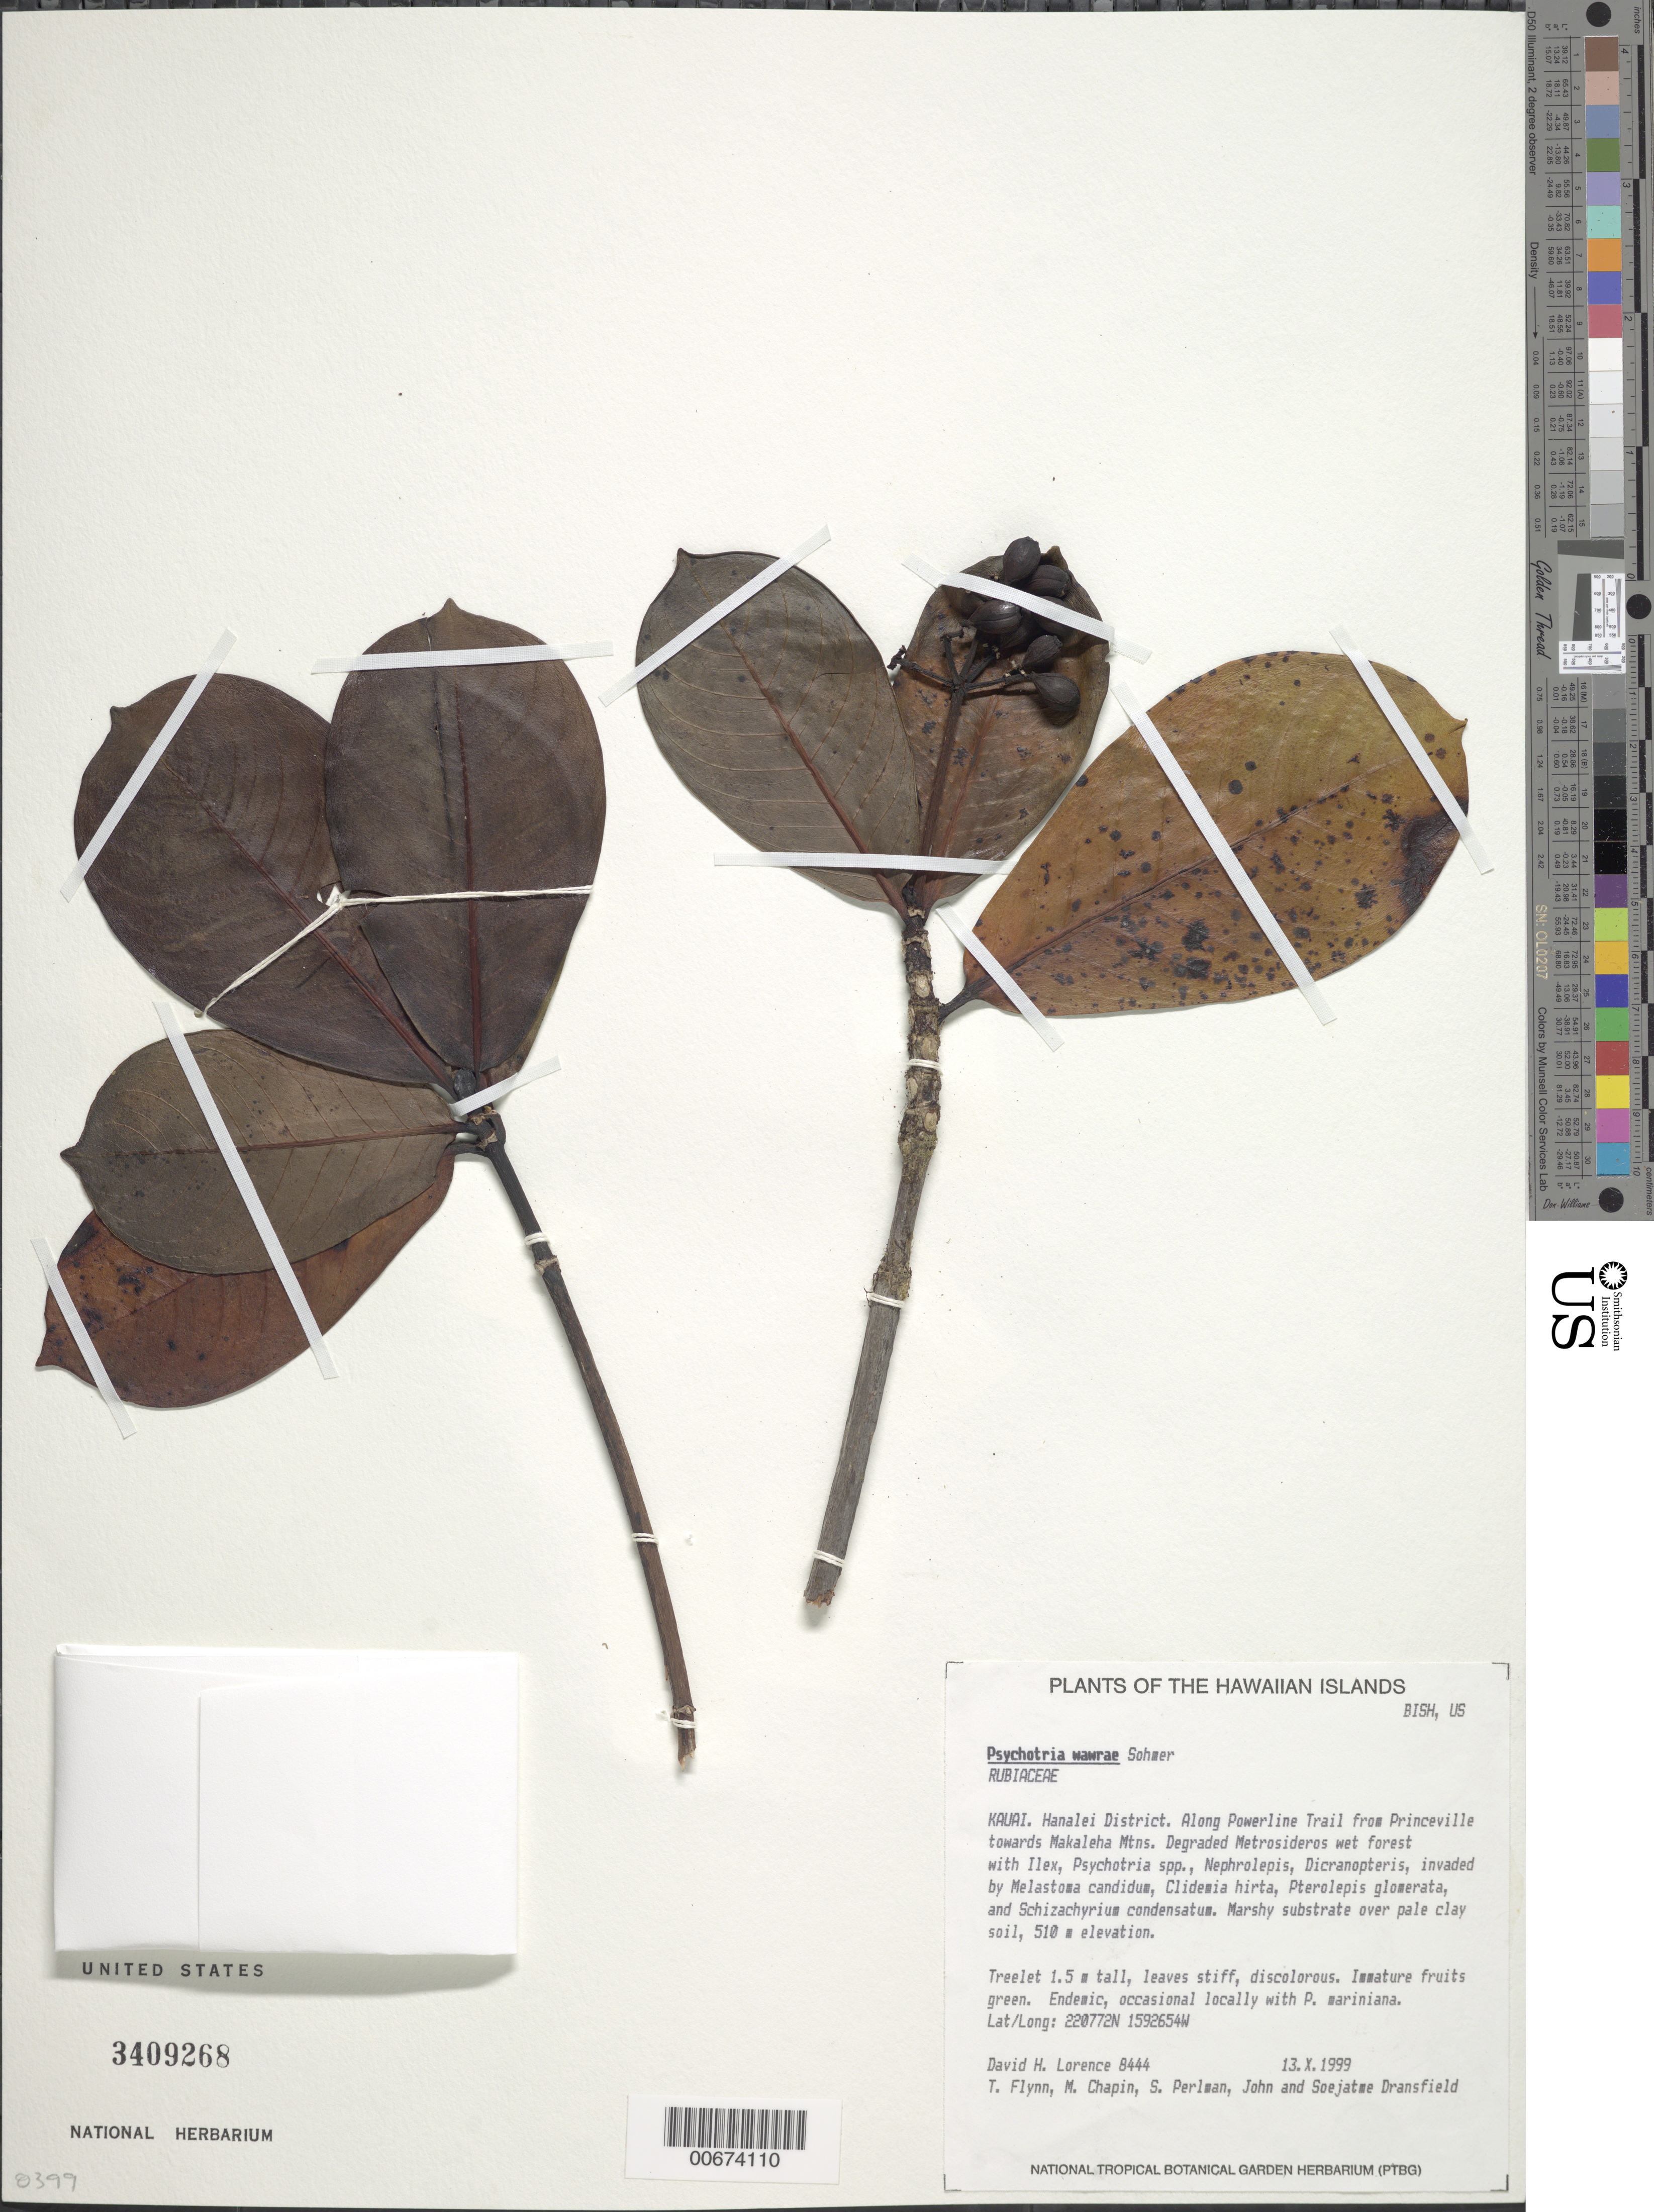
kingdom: Plantae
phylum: Tracheophyta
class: Magnoliopsida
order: Gentianales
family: Rubiaceae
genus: Psychotria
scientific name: Psychotria wawrae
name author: Sohmer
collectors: D. Lorence, T. W. Flynn, M. Chapin, S. P. Perlman, J. Dransfield & S. Dransfield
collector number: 8444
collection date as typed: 13 Oct 1999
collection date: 1999-10-13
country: United States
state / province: Hawaii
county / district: Kauai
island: Kaua'i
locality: Hanalei District, along Powerline Trail from Princeville towards Makaleha Mtns.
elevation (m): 510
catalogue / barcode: US 3409268